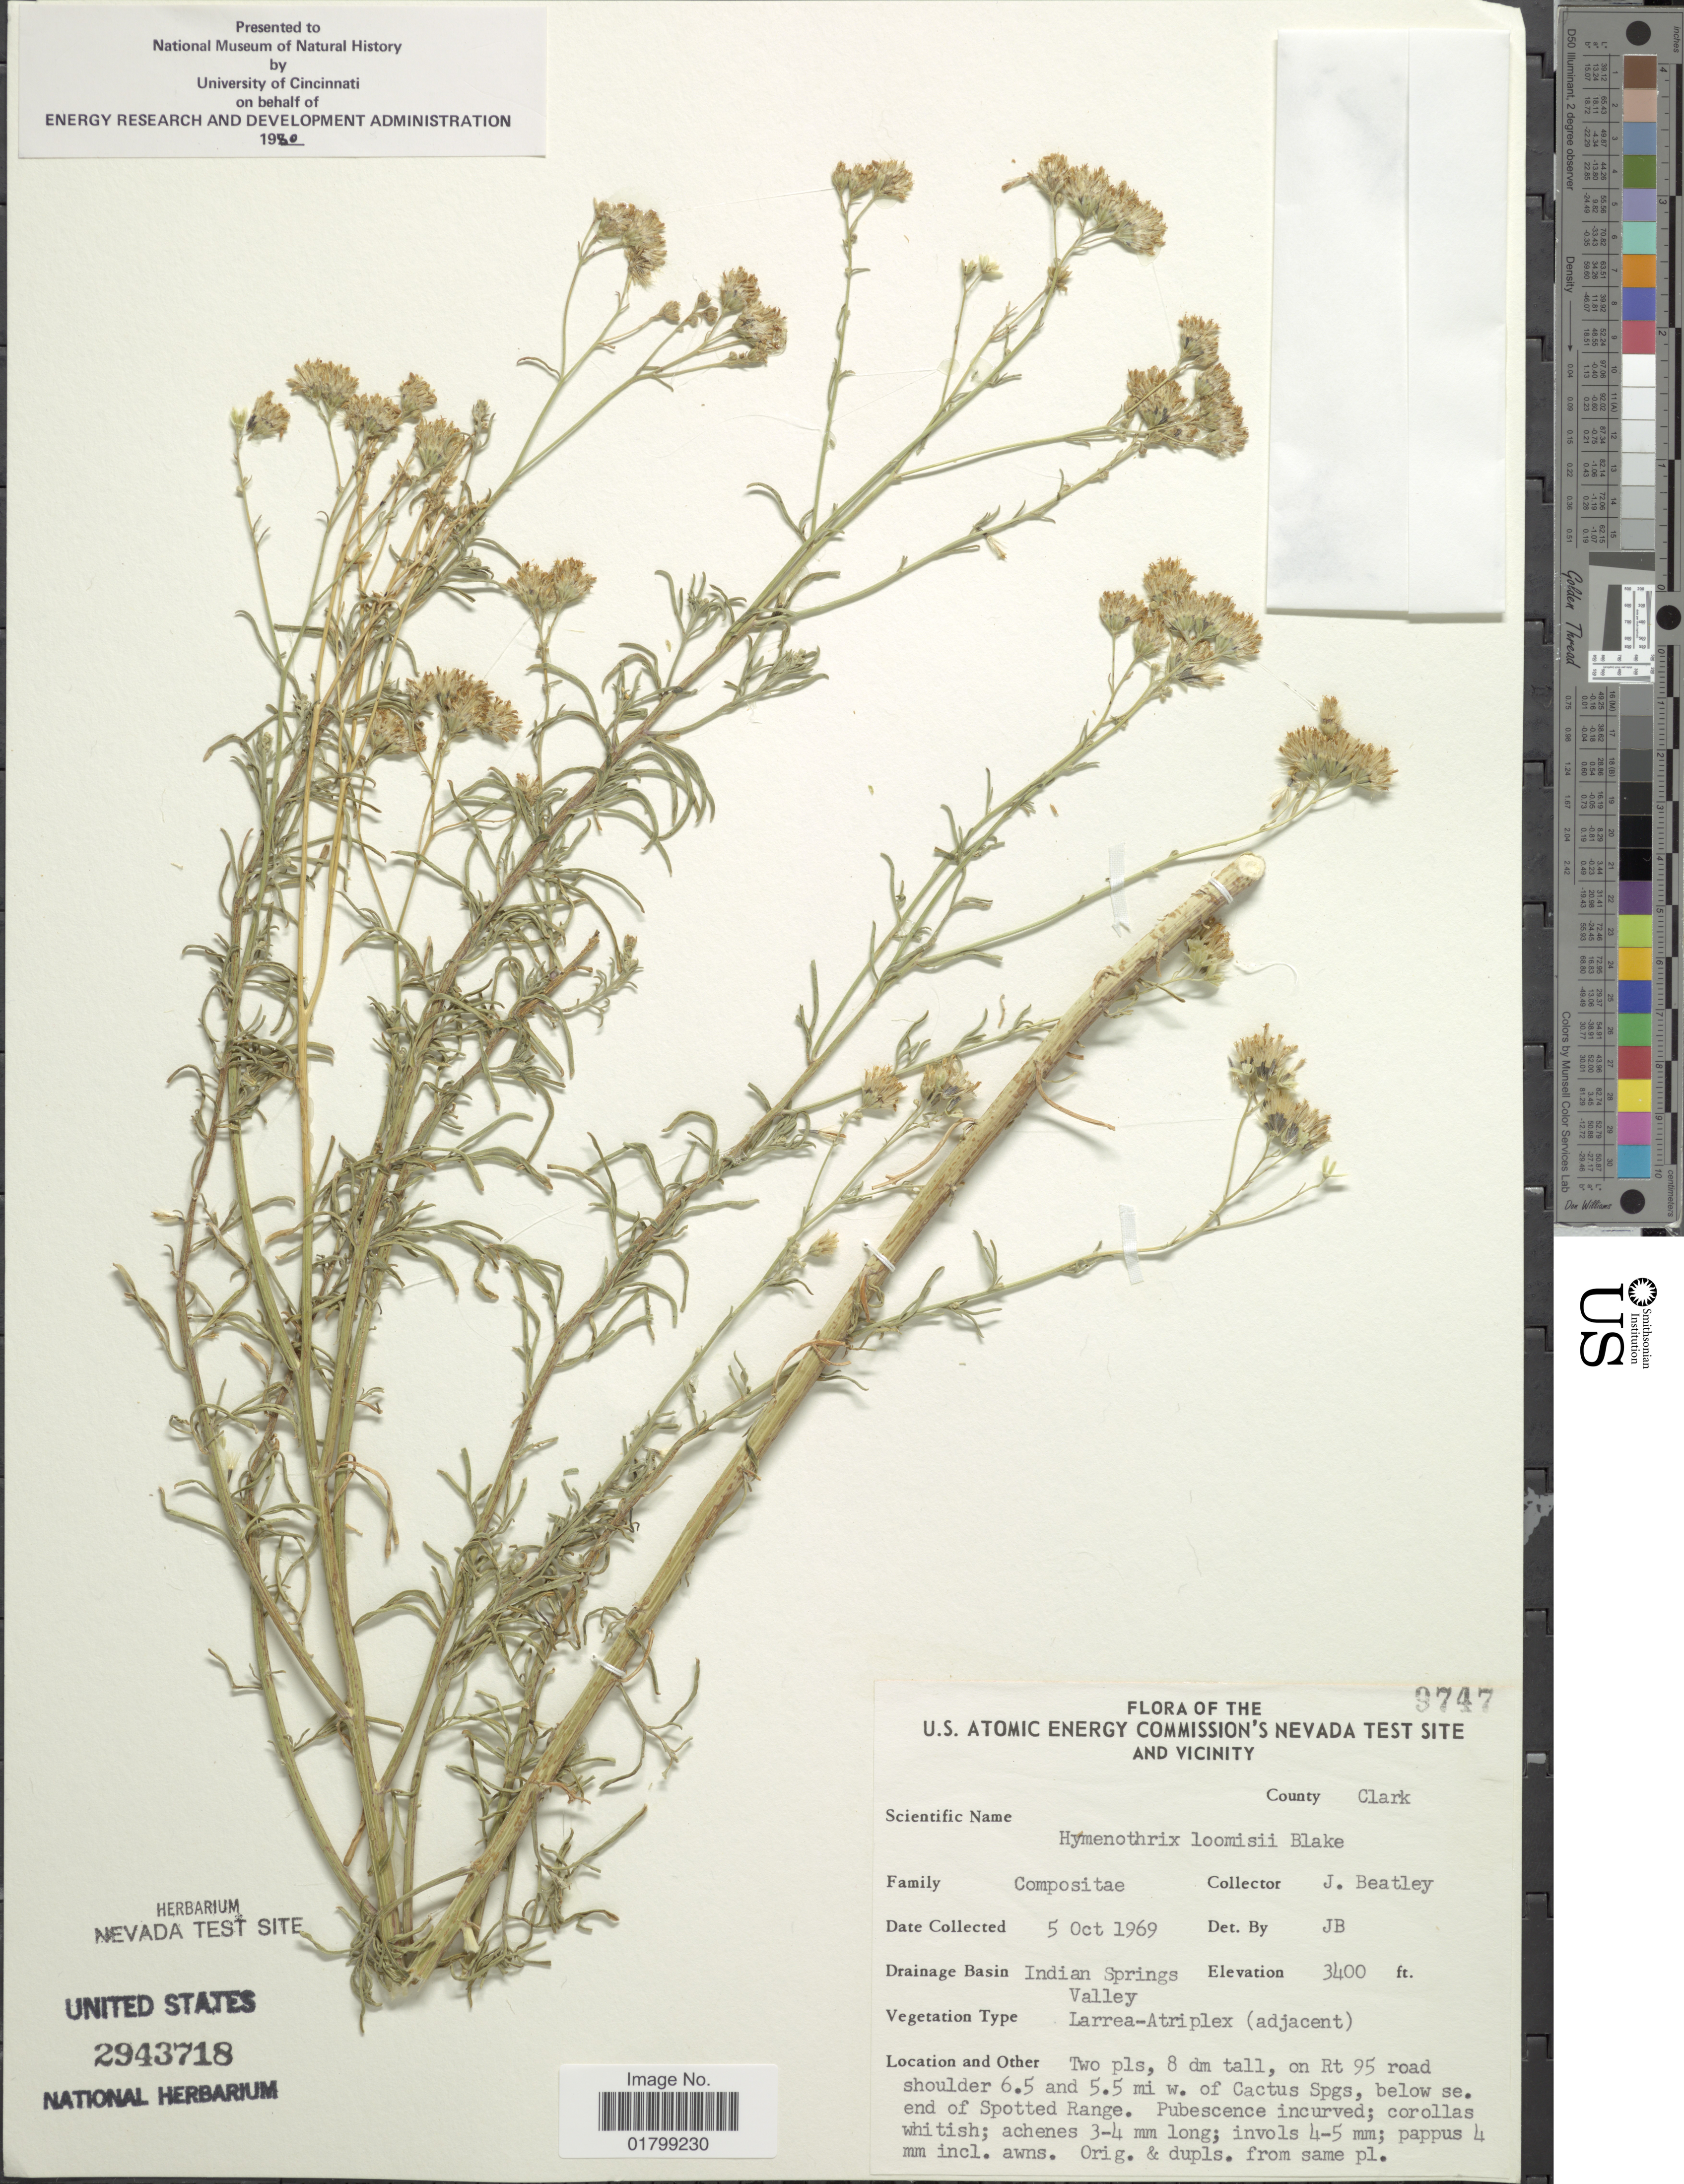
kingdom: Plantae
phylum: Tracheophyta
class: Magnoliopsida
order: Asterales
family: Asteraceae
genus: Hymenothrix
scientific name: Hymenothrix loomisii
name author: S.F. Blake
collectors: J. C. Beatley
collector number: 9747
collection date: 1969-10-05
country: United States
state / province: Nevada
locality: U.S. Atomic Energy Commission's Nevada Test Site and vicinity, County Clark, Indian Springs Valley, on Rt 95 road shoulder 6.5 and 5.5 mi w. of Cactus Spgs, below se. end of Spotted Range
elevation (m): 1036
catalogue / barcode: US 2943718